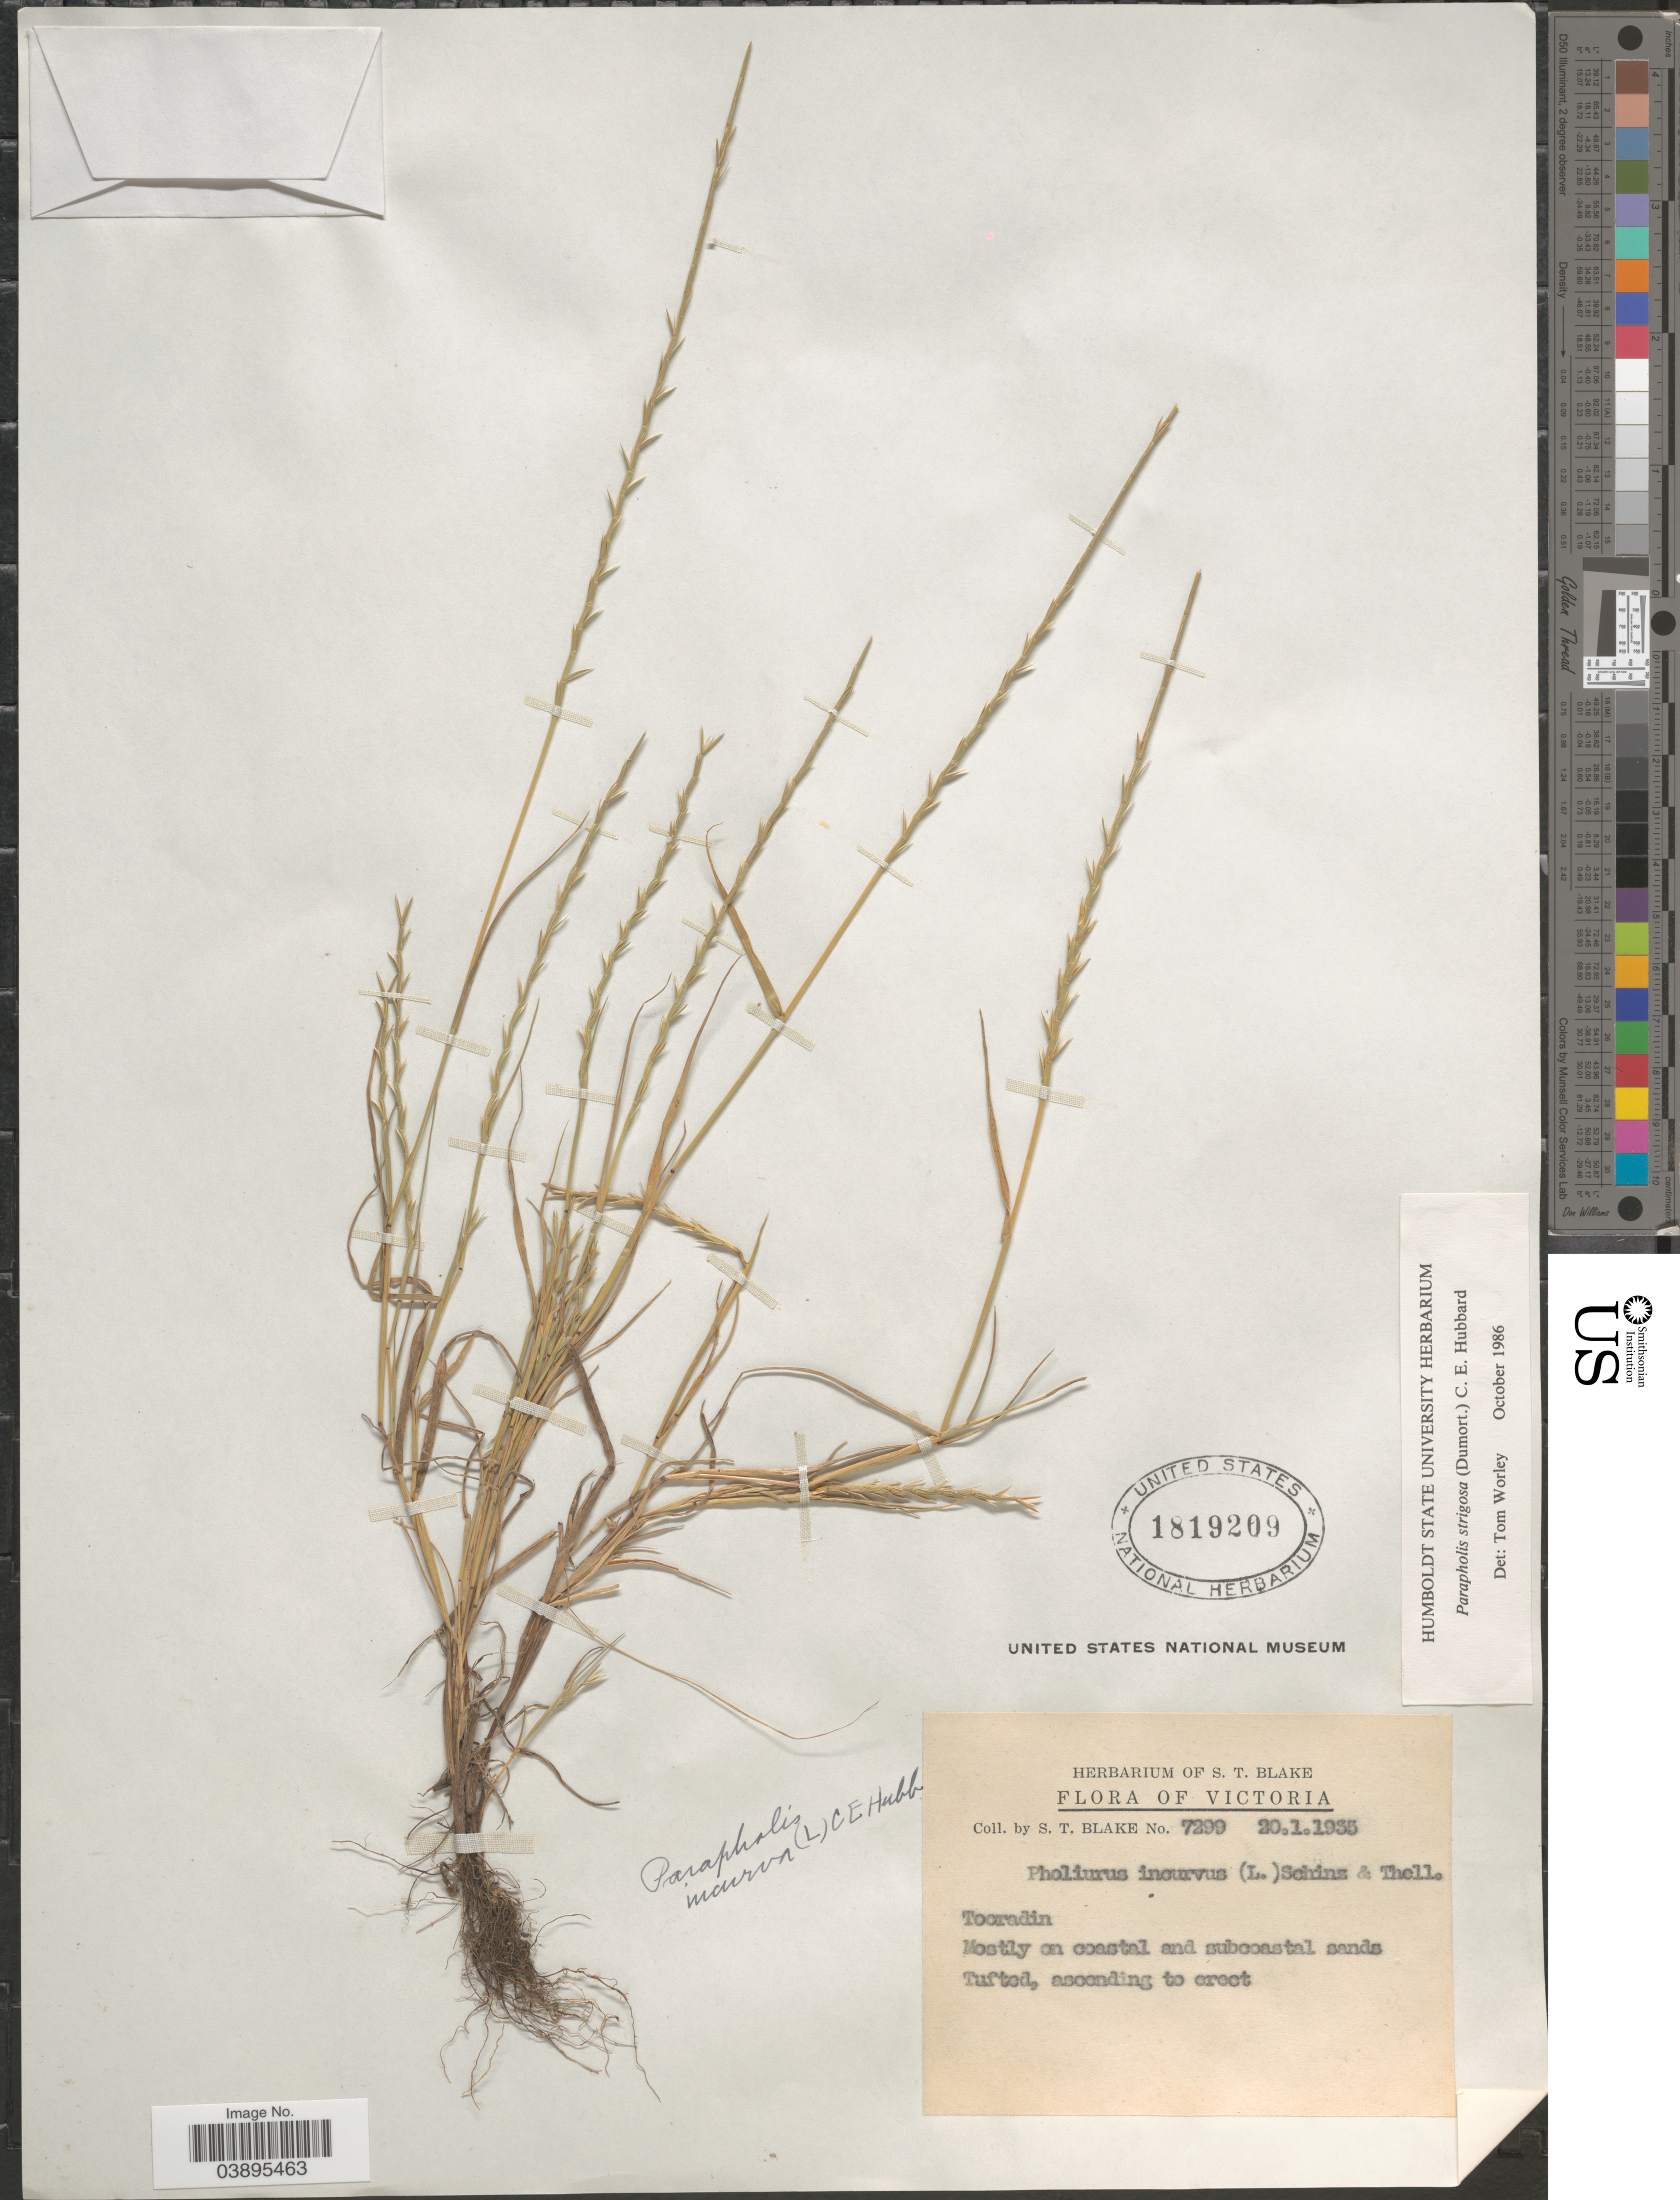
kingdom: Plantae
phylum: Tracheophyta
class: Liliopsida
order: Poales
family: Poaceae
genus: Parapholis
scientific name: Parapholis incurva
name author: (L.) C.E. Hubb.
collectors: S. T. Blake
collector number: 7299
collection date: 1935-01-20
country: Australia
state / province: Victoria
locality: Tooradin.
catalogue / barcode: US 1819209